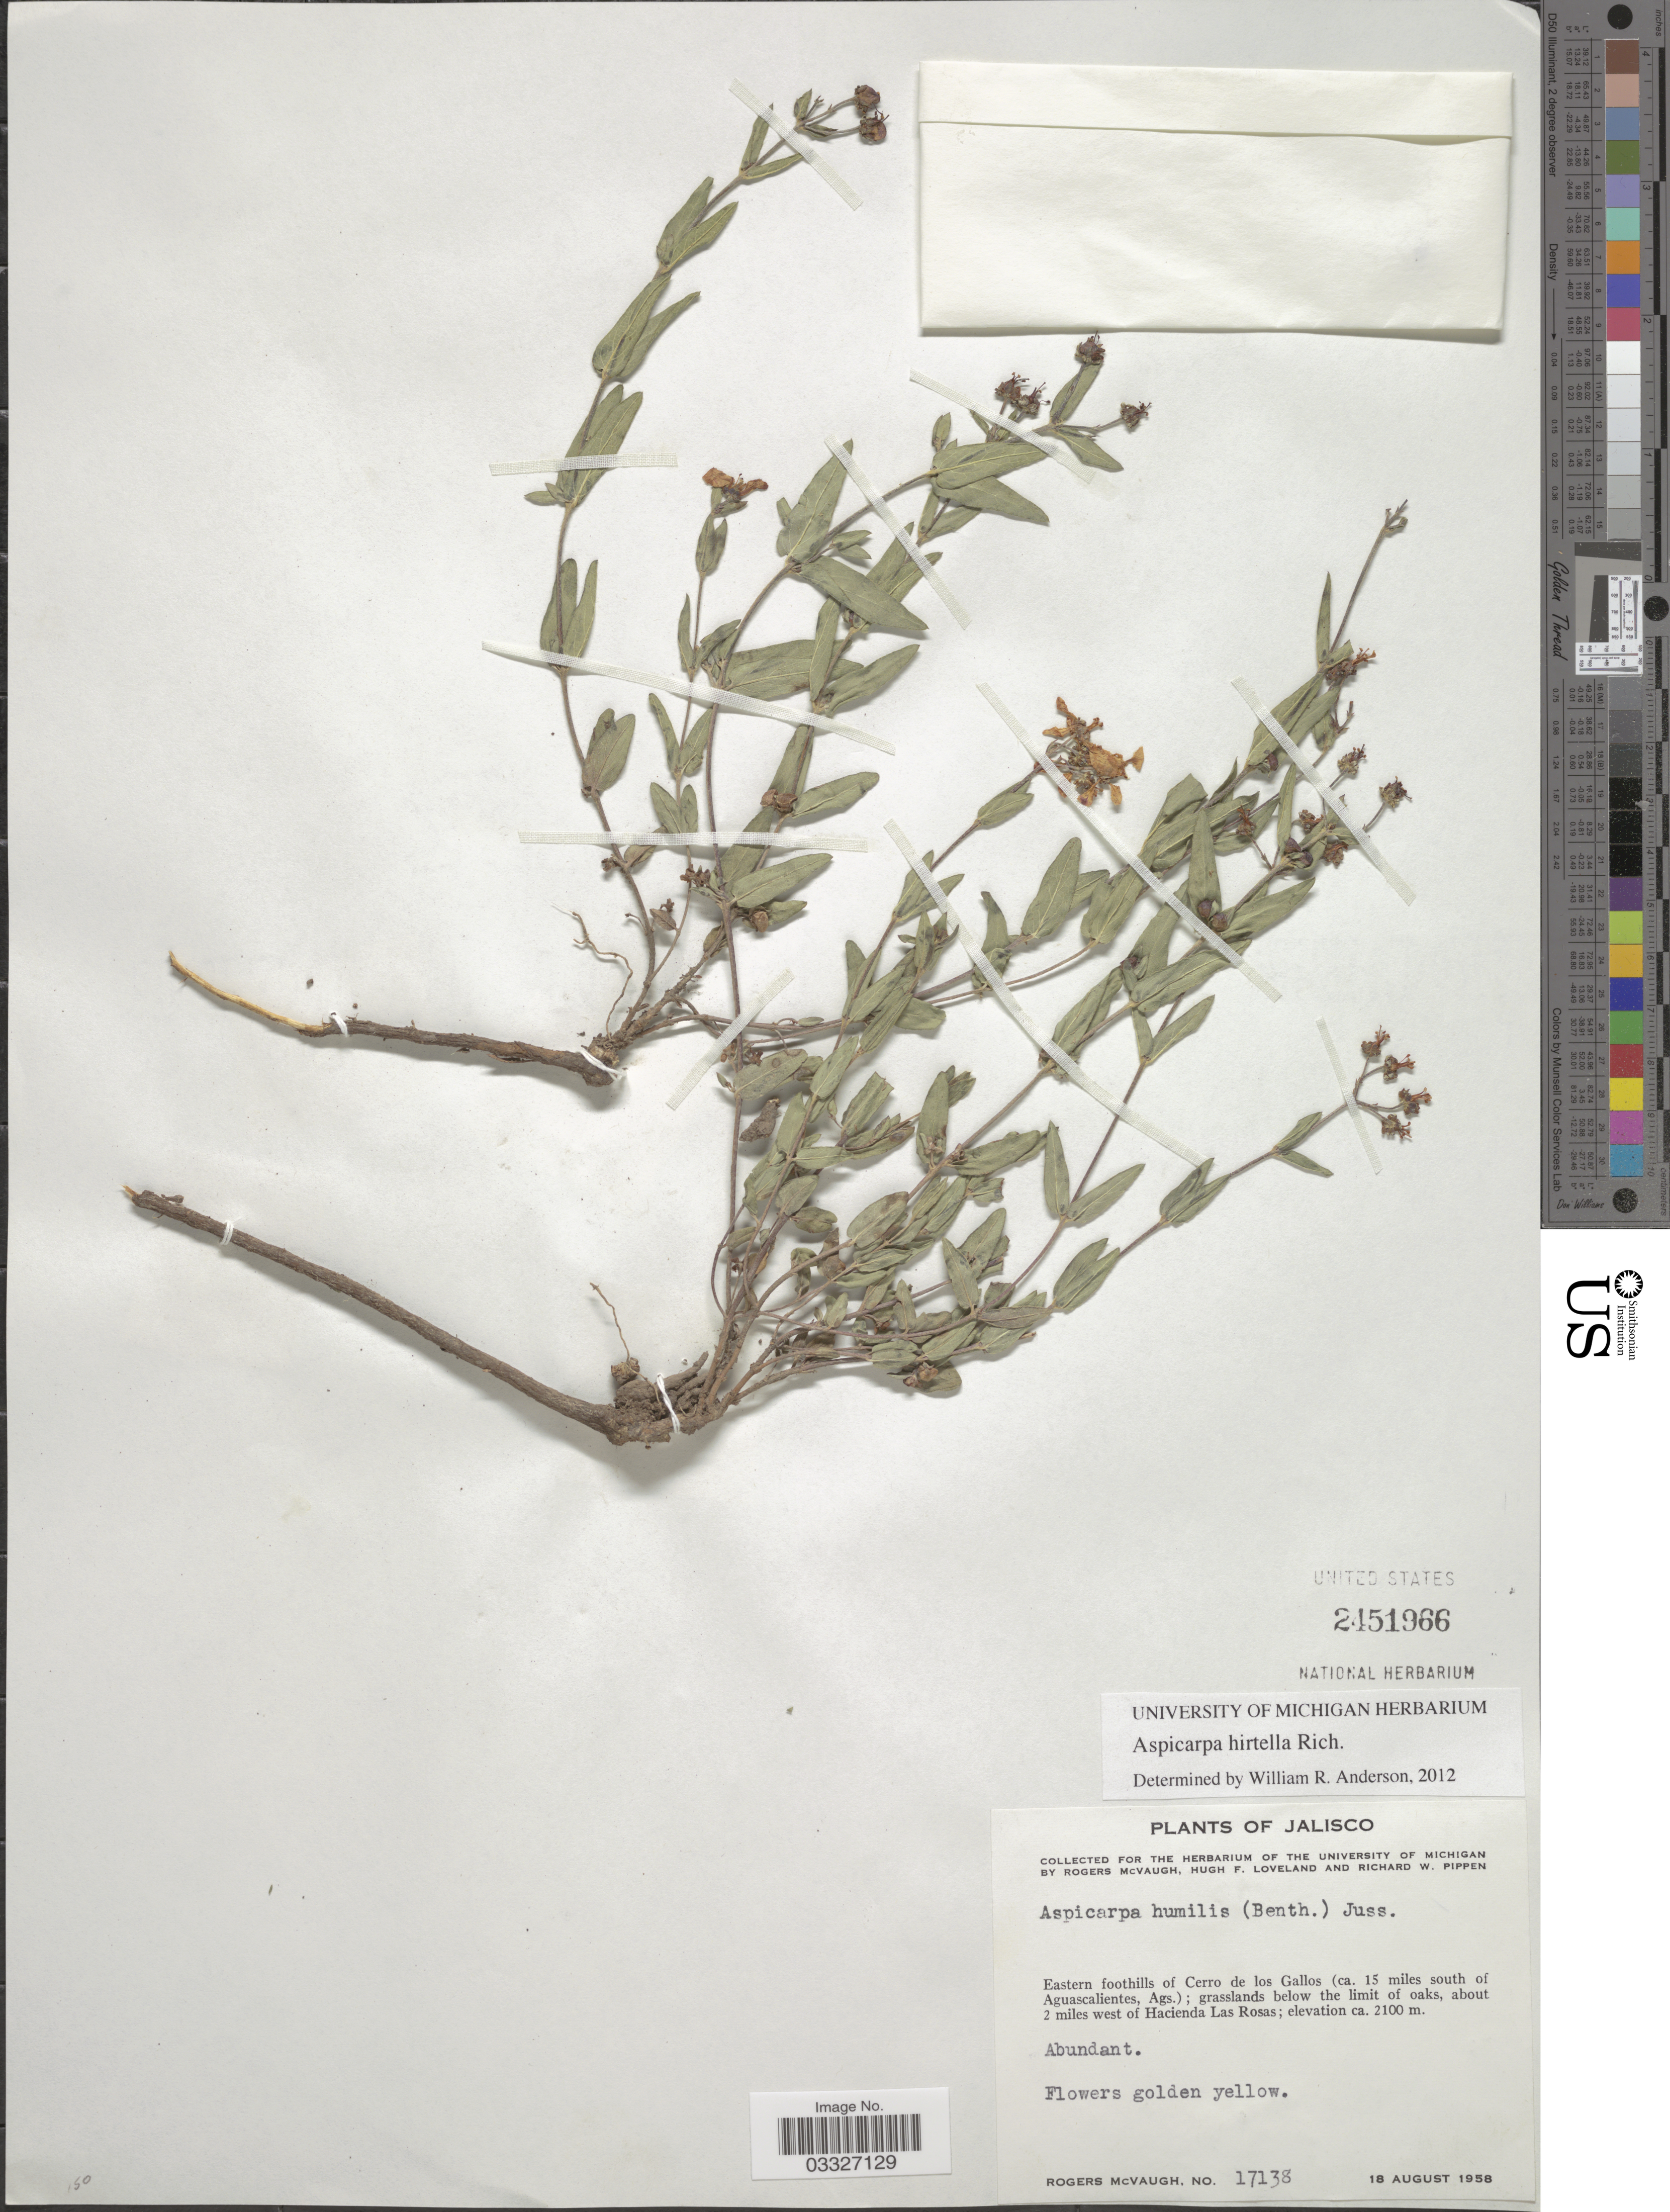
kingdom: Plantae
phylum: Tracheophyta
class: Magnoliopsida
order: Malpighiales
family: Malpighiaceae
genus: Aspicarpa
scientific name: Aspicarpa hirtella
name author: Rich.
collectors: R. McVaugh, H. Loveland & R. W. Pippen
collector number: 17138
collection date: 1958-08-18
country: Mexico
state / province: Jalisco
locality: Eastern foothills of Cerro de los Gallos (ca. 15 miles south of Aguascalientes, Ags.). About 2 miles west of Hacienda Las Rosas.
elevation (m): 2100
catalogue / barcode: US 2451966